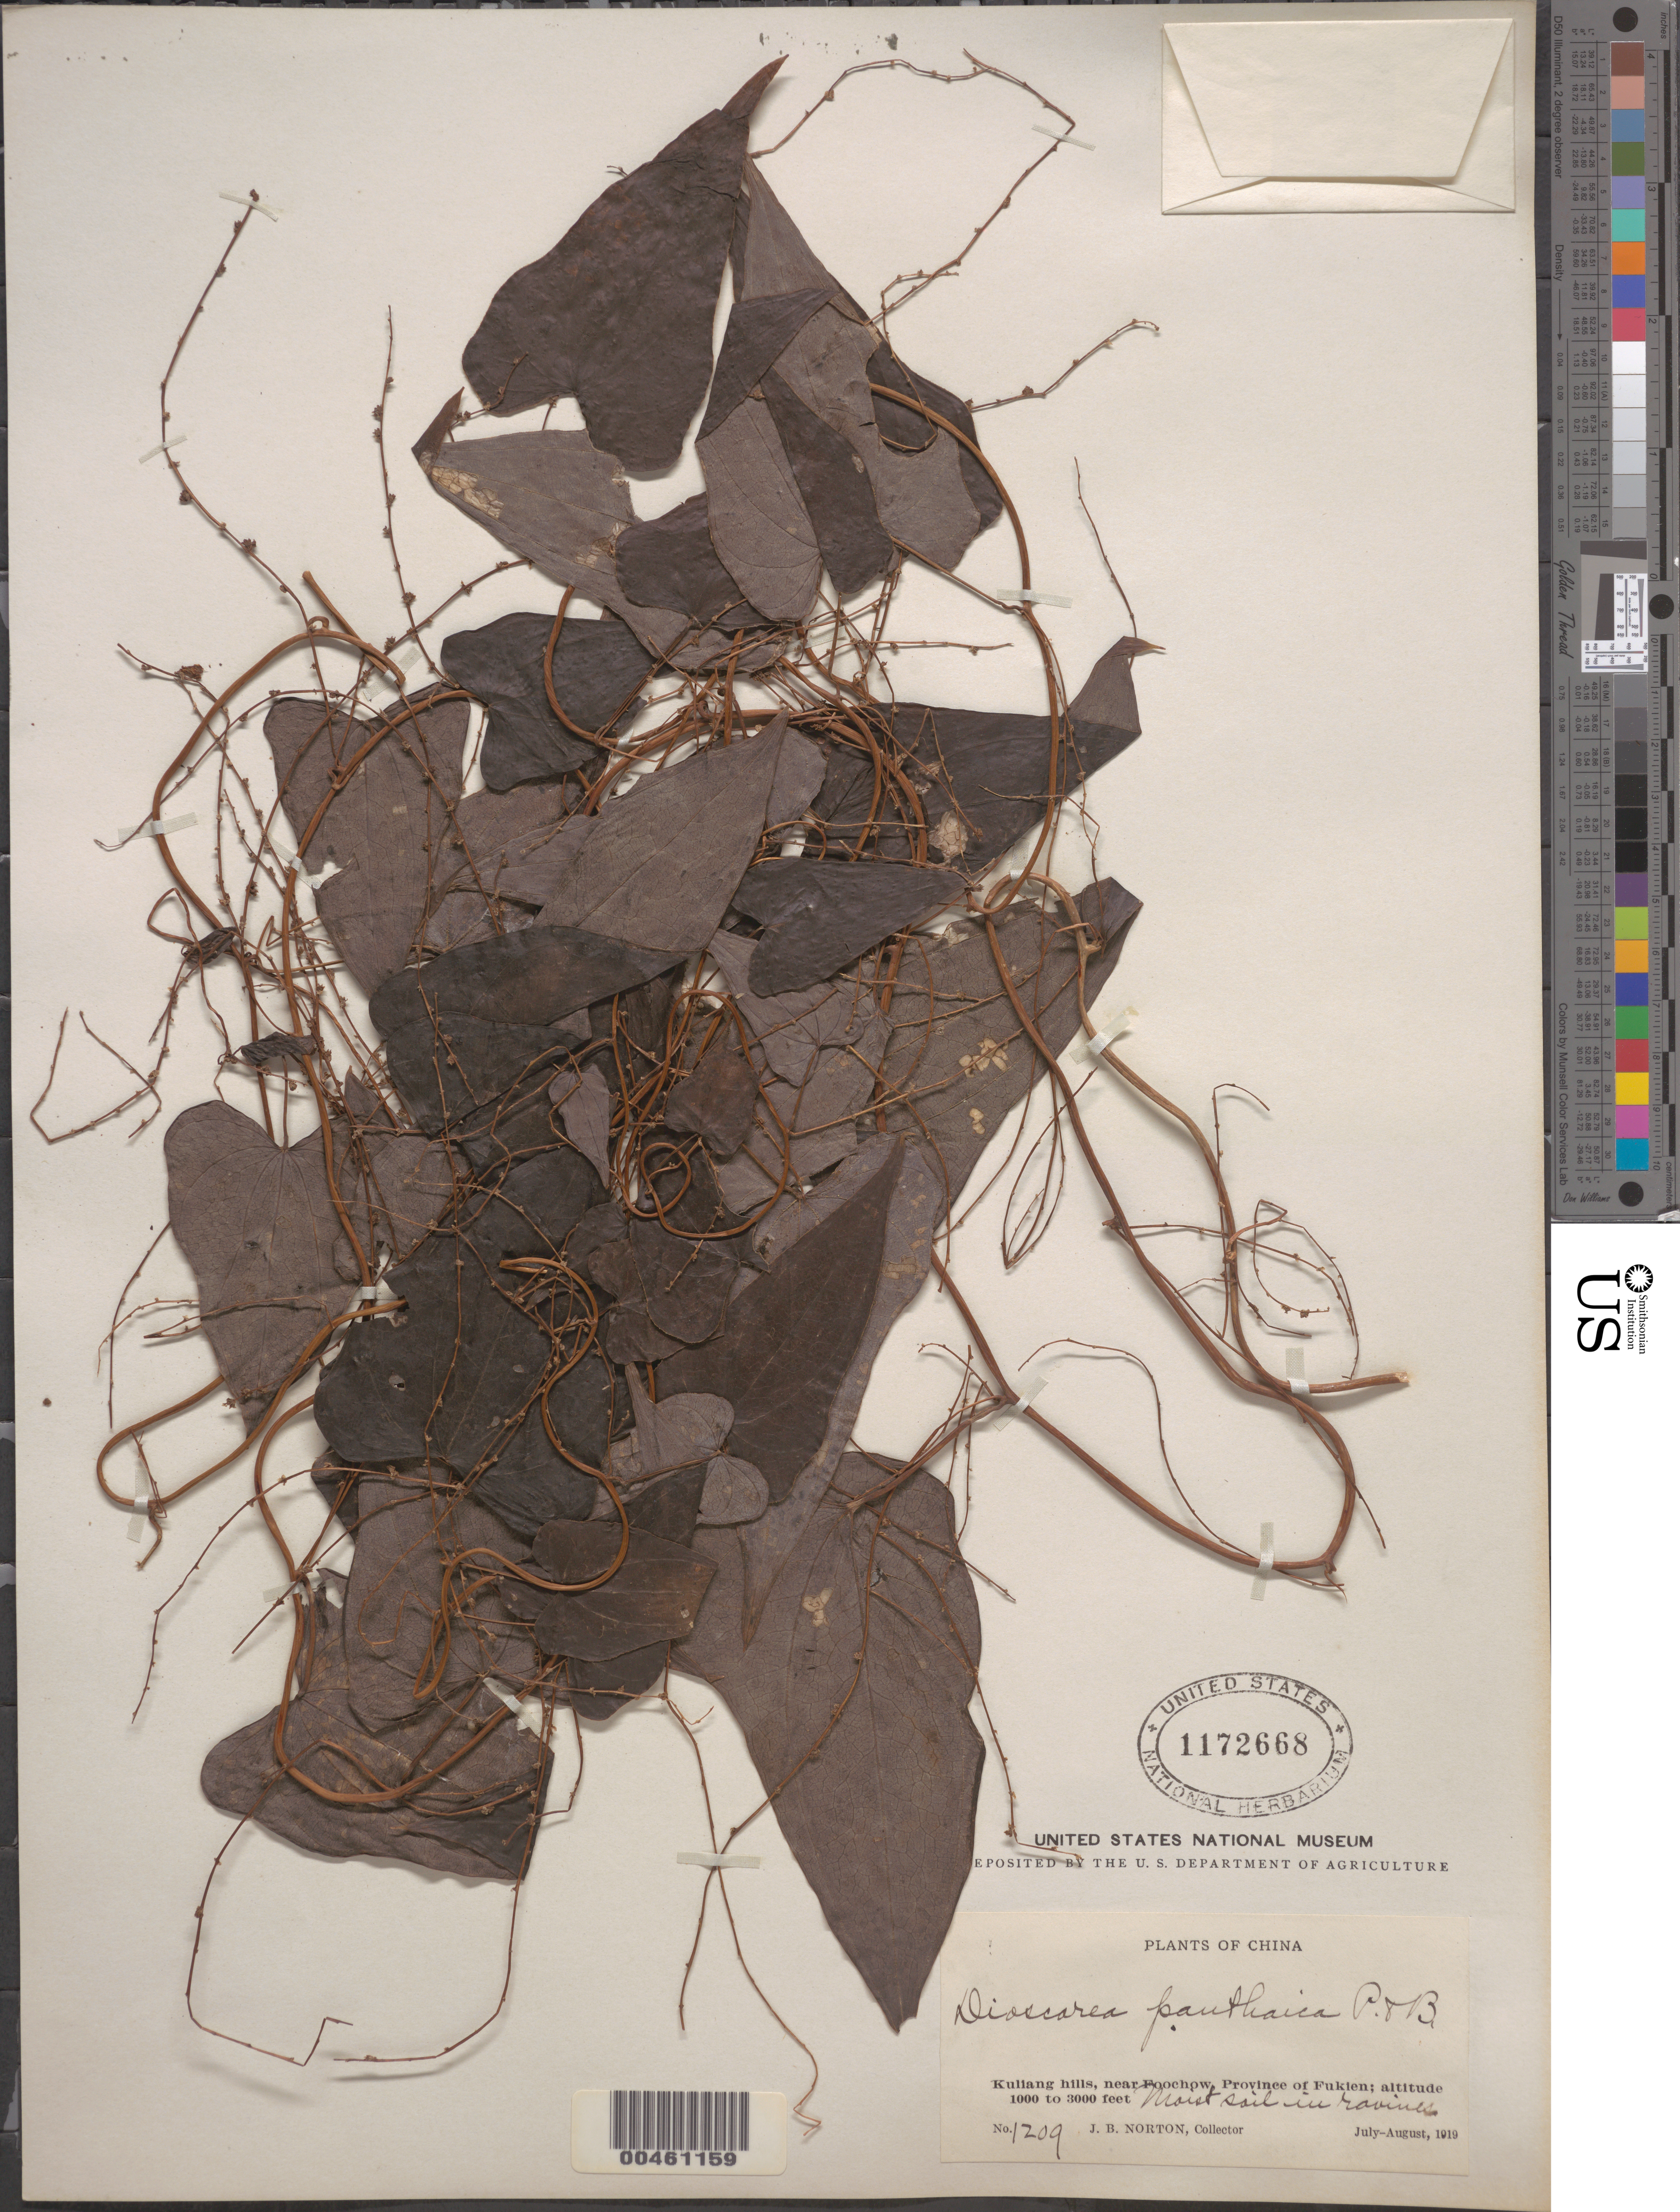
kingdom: Plantae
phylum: Tracheophyta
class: Liliopsida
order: Dioscoreales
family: Dioscoreaceae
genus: Dioscorea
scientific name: Dioscorea panthaica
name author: Prain & Burkill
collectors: J. Norton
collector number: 1209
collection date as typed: Jul 1919 to -- Aug 1919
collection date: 1919-07/1919-08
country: China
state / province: Fujian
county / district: Foochow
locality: Kuliang Hills [Foochow Dist. = Fuzhou Shi]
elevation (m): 305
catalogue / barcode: US 1172668